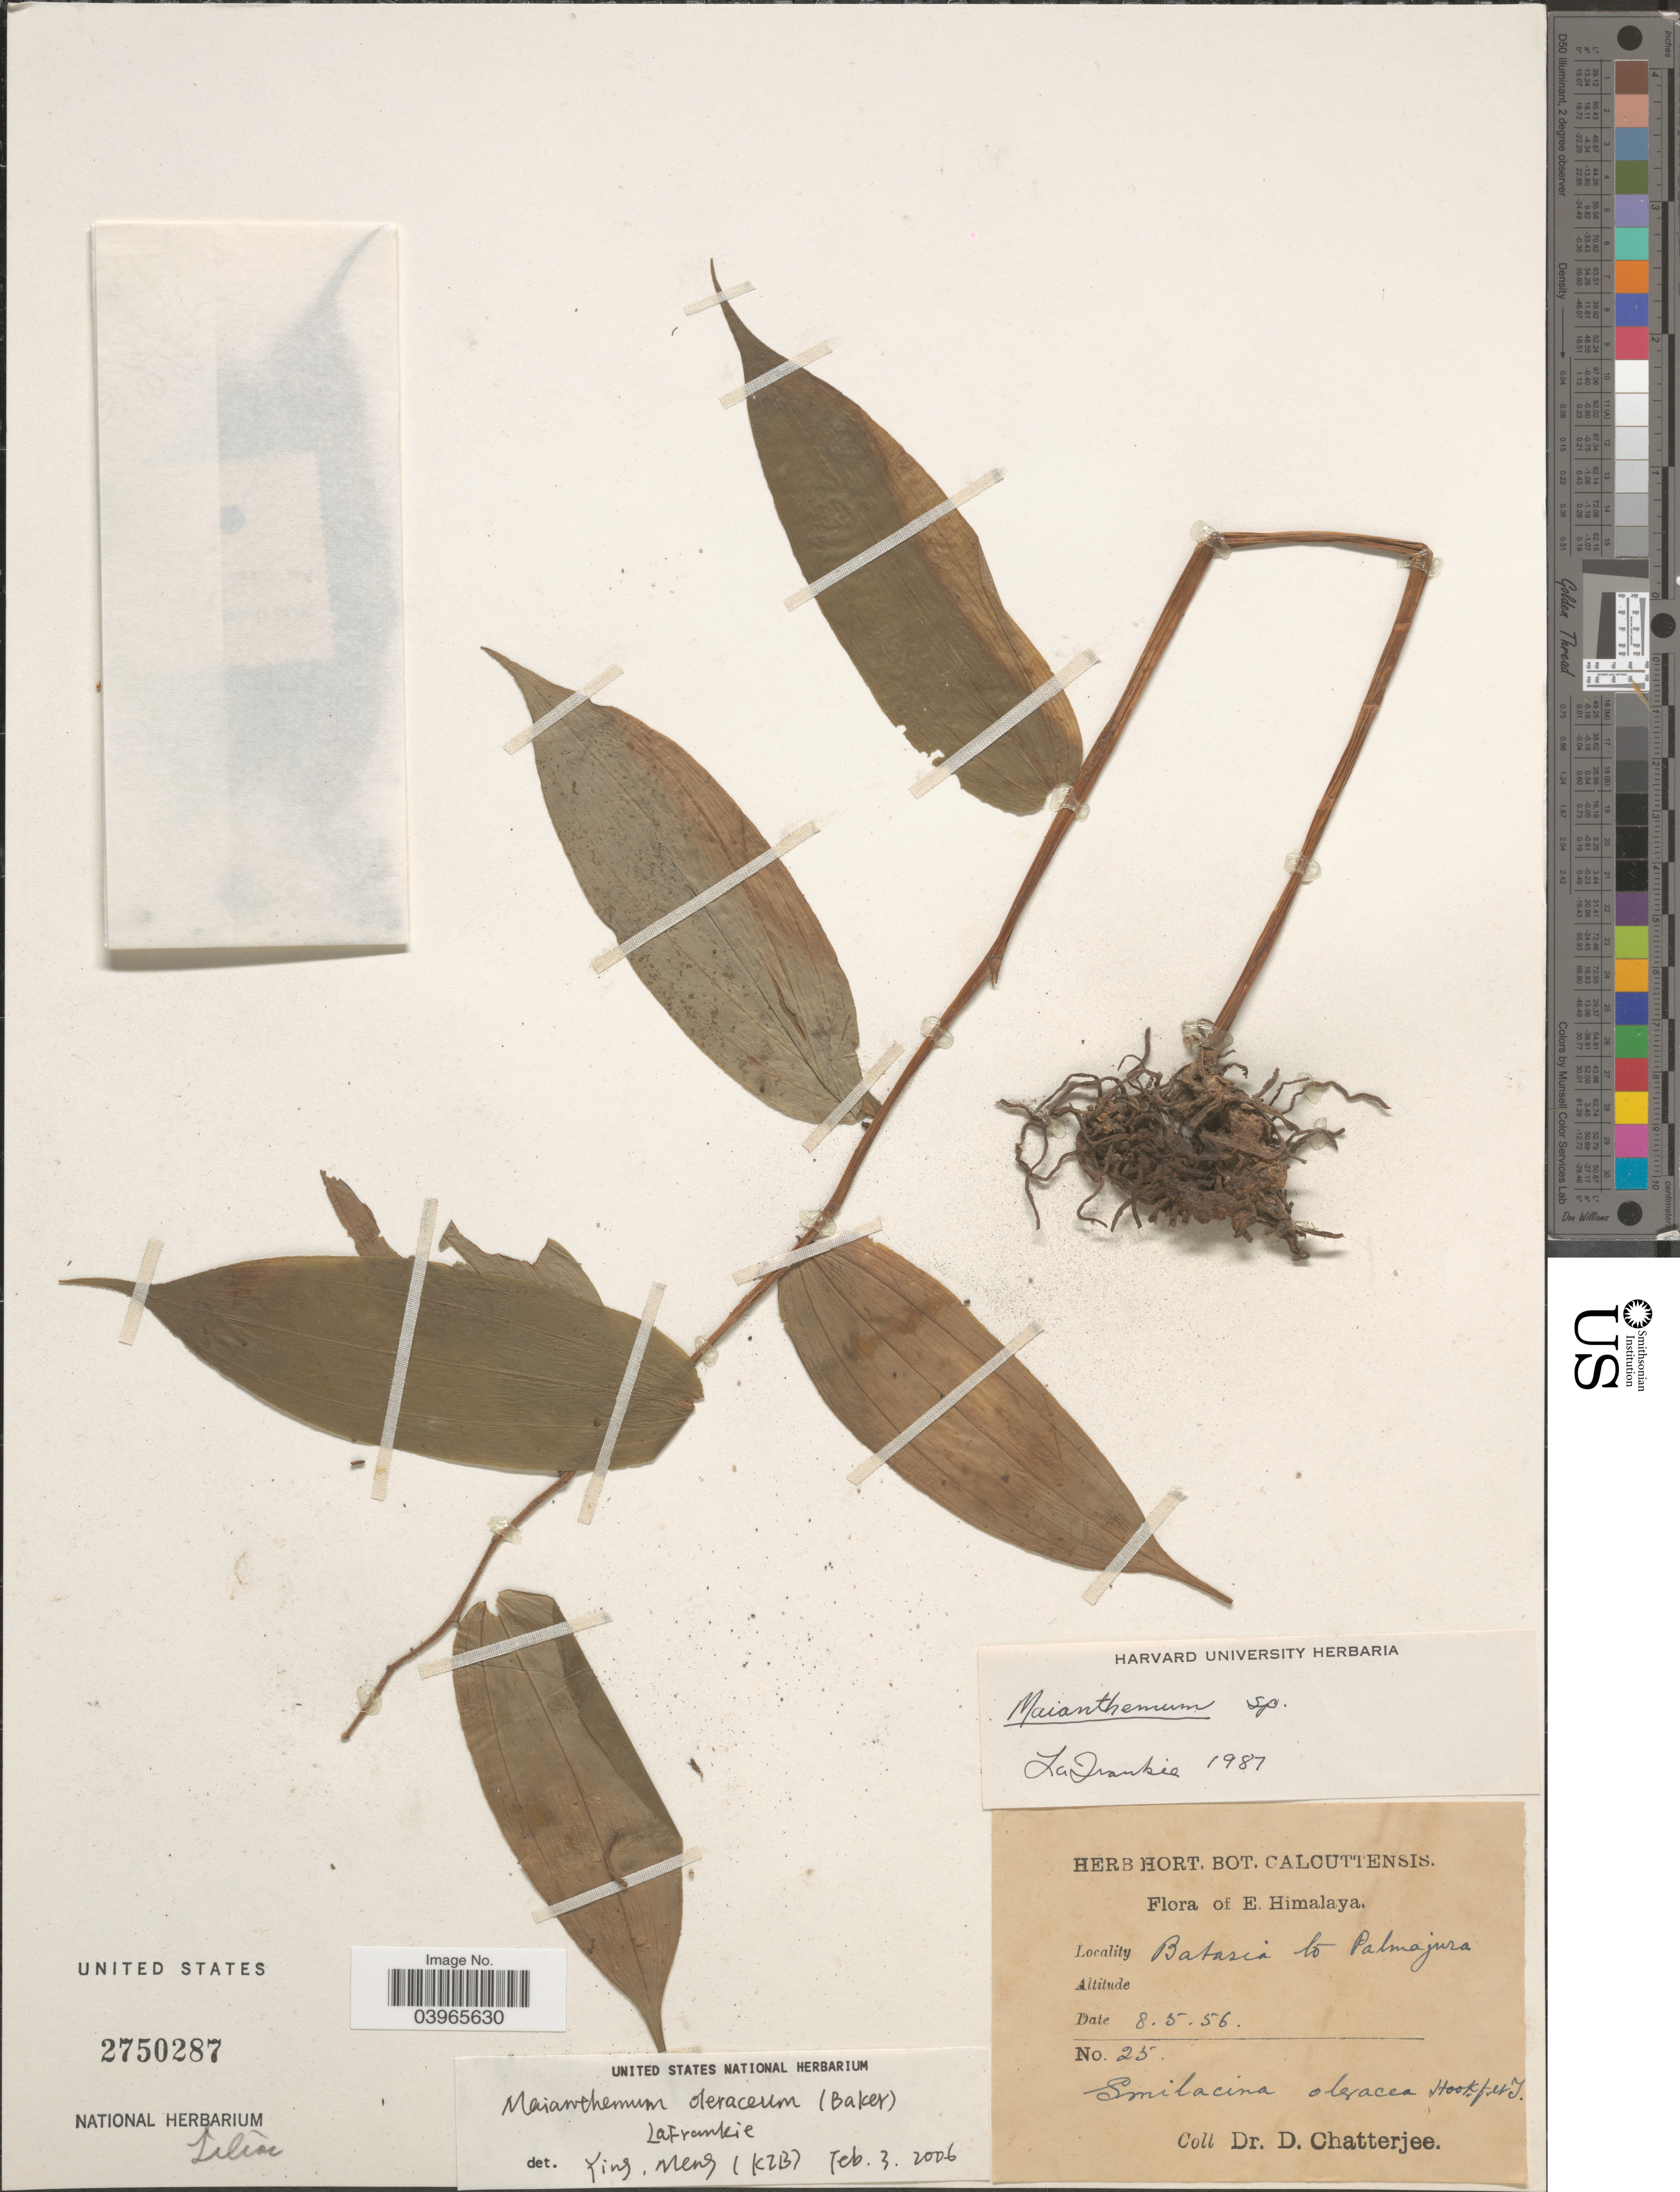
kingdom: Plantae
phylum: Tracheophyta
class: Liliopsida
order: Asparagales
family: Asparagaceae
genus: Maianthemum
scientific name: Maianthemum sp.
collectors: D. Chatterjee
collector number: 25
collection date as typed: Transcribed d/m/y: 8/5/56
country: India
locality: E. Himalaya. Batasia to Palmajura.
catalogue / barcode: US 2750287